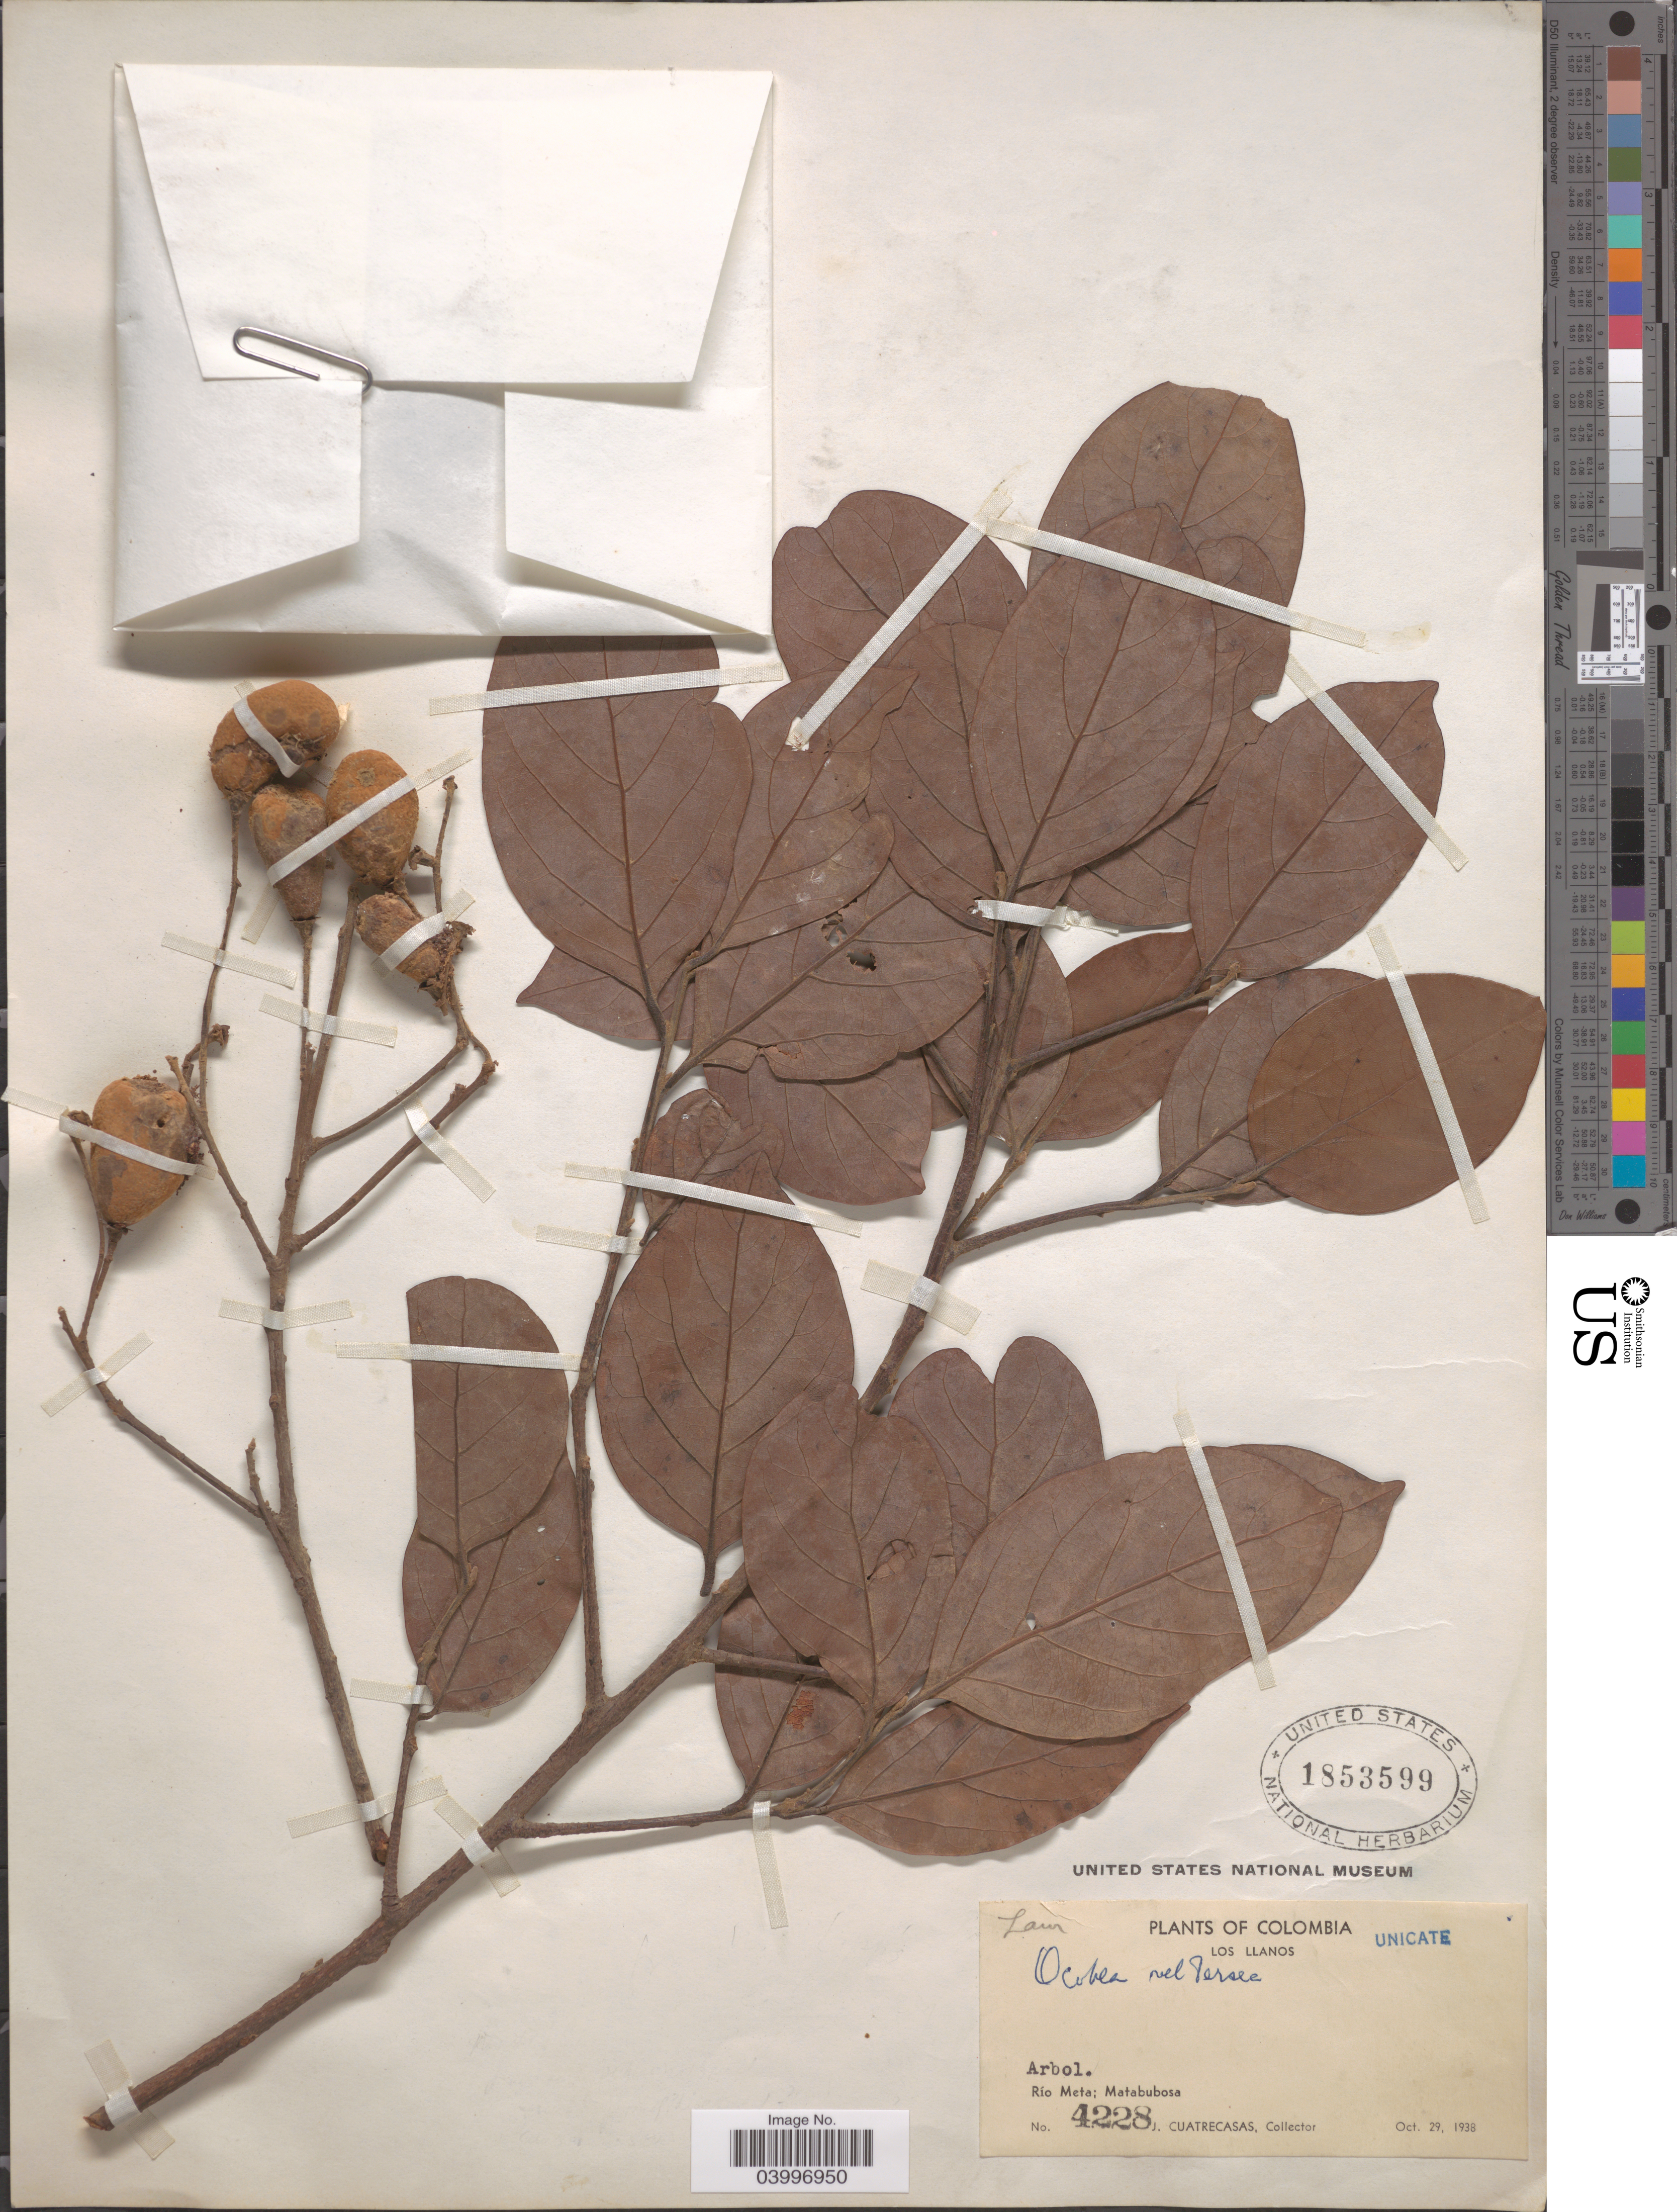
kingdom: Plantae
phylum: Tracheophyta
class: Magnoliopsida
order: Laurales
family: Lauraceae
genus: Ocotea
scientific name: Ocotea sp.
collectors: J. Cuatrecasas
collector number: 4228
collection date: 1938-10-29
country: Colombia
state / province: Meta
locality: Los Llanos. Río Meta: Matabubosa.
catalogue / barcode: US 1853599